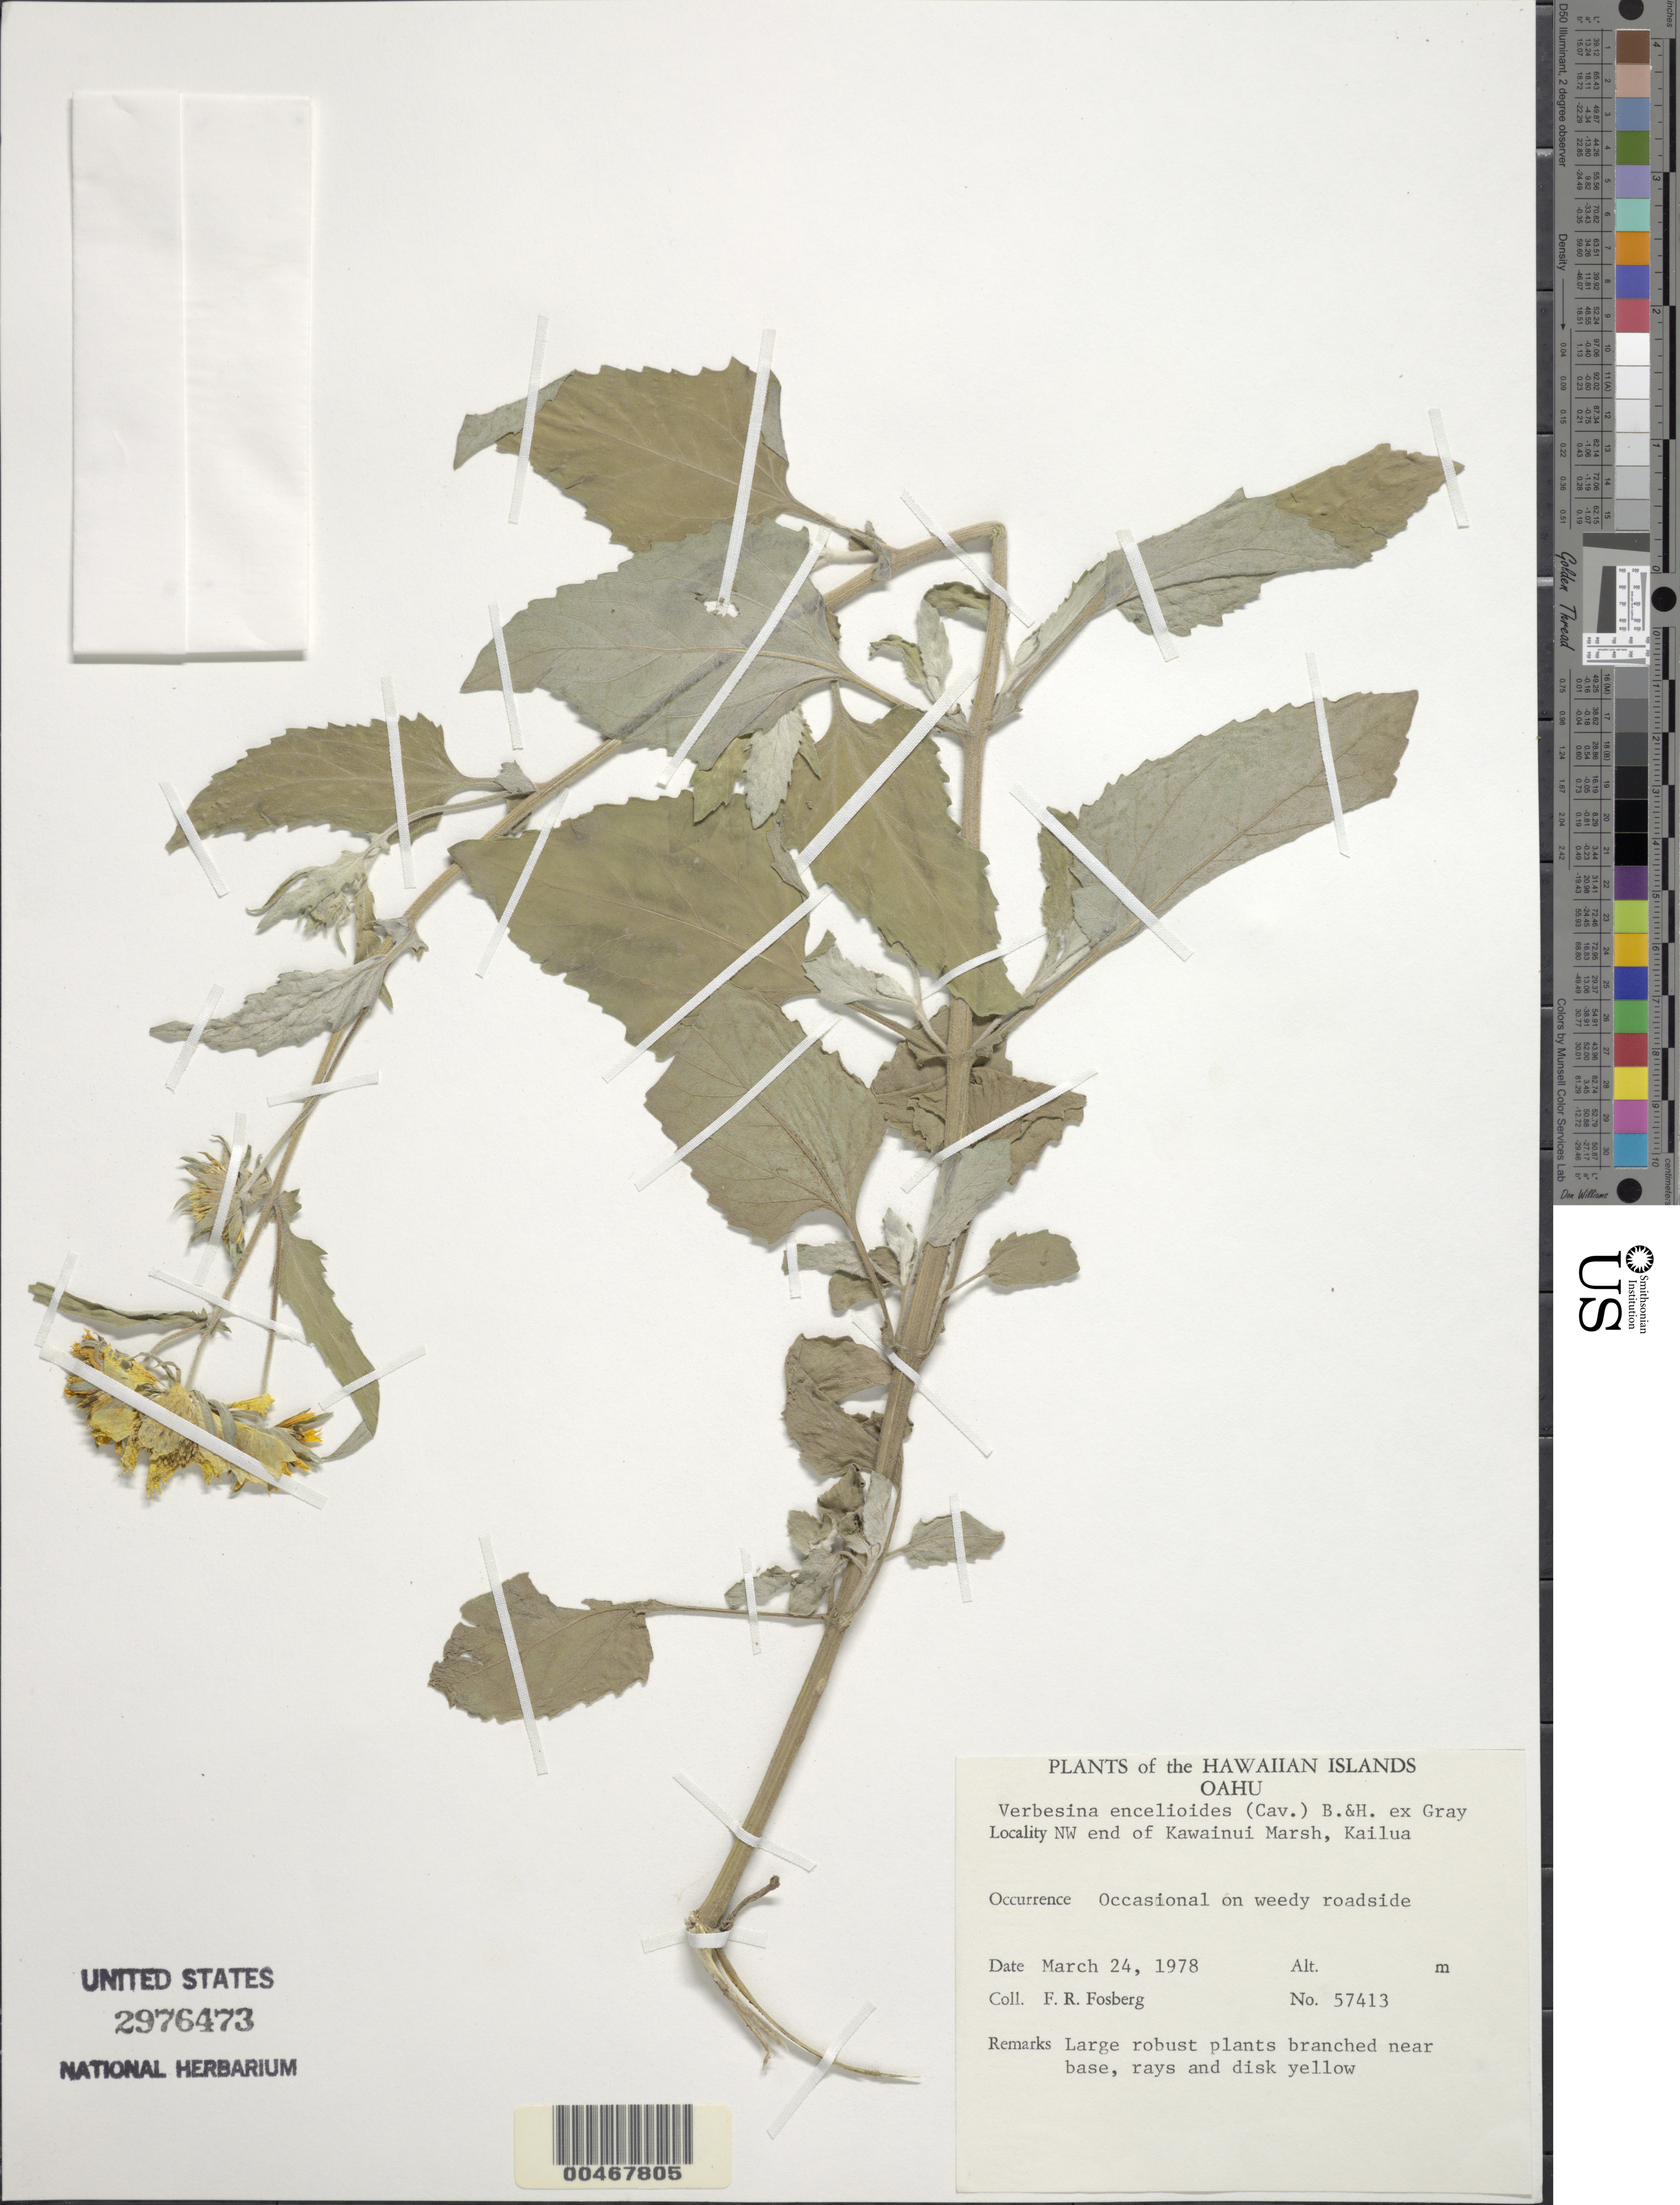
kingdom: Plantae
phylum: Tracheophyta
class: Magnoliopsida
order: Asterales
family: Asteraceae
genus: Verbesina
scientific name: Verbesina encelioides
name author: (Cav.) Benth. & Hook. ex A. Gray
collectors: F. R. Fosberg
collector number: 57413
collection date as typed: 24 Mar 1978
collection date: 1978-03-24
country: United States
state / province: Hawaii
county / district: Honolulu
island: Oahu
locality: Nw end of Kawainui Marsh, Kailua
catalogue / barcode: US 2976473